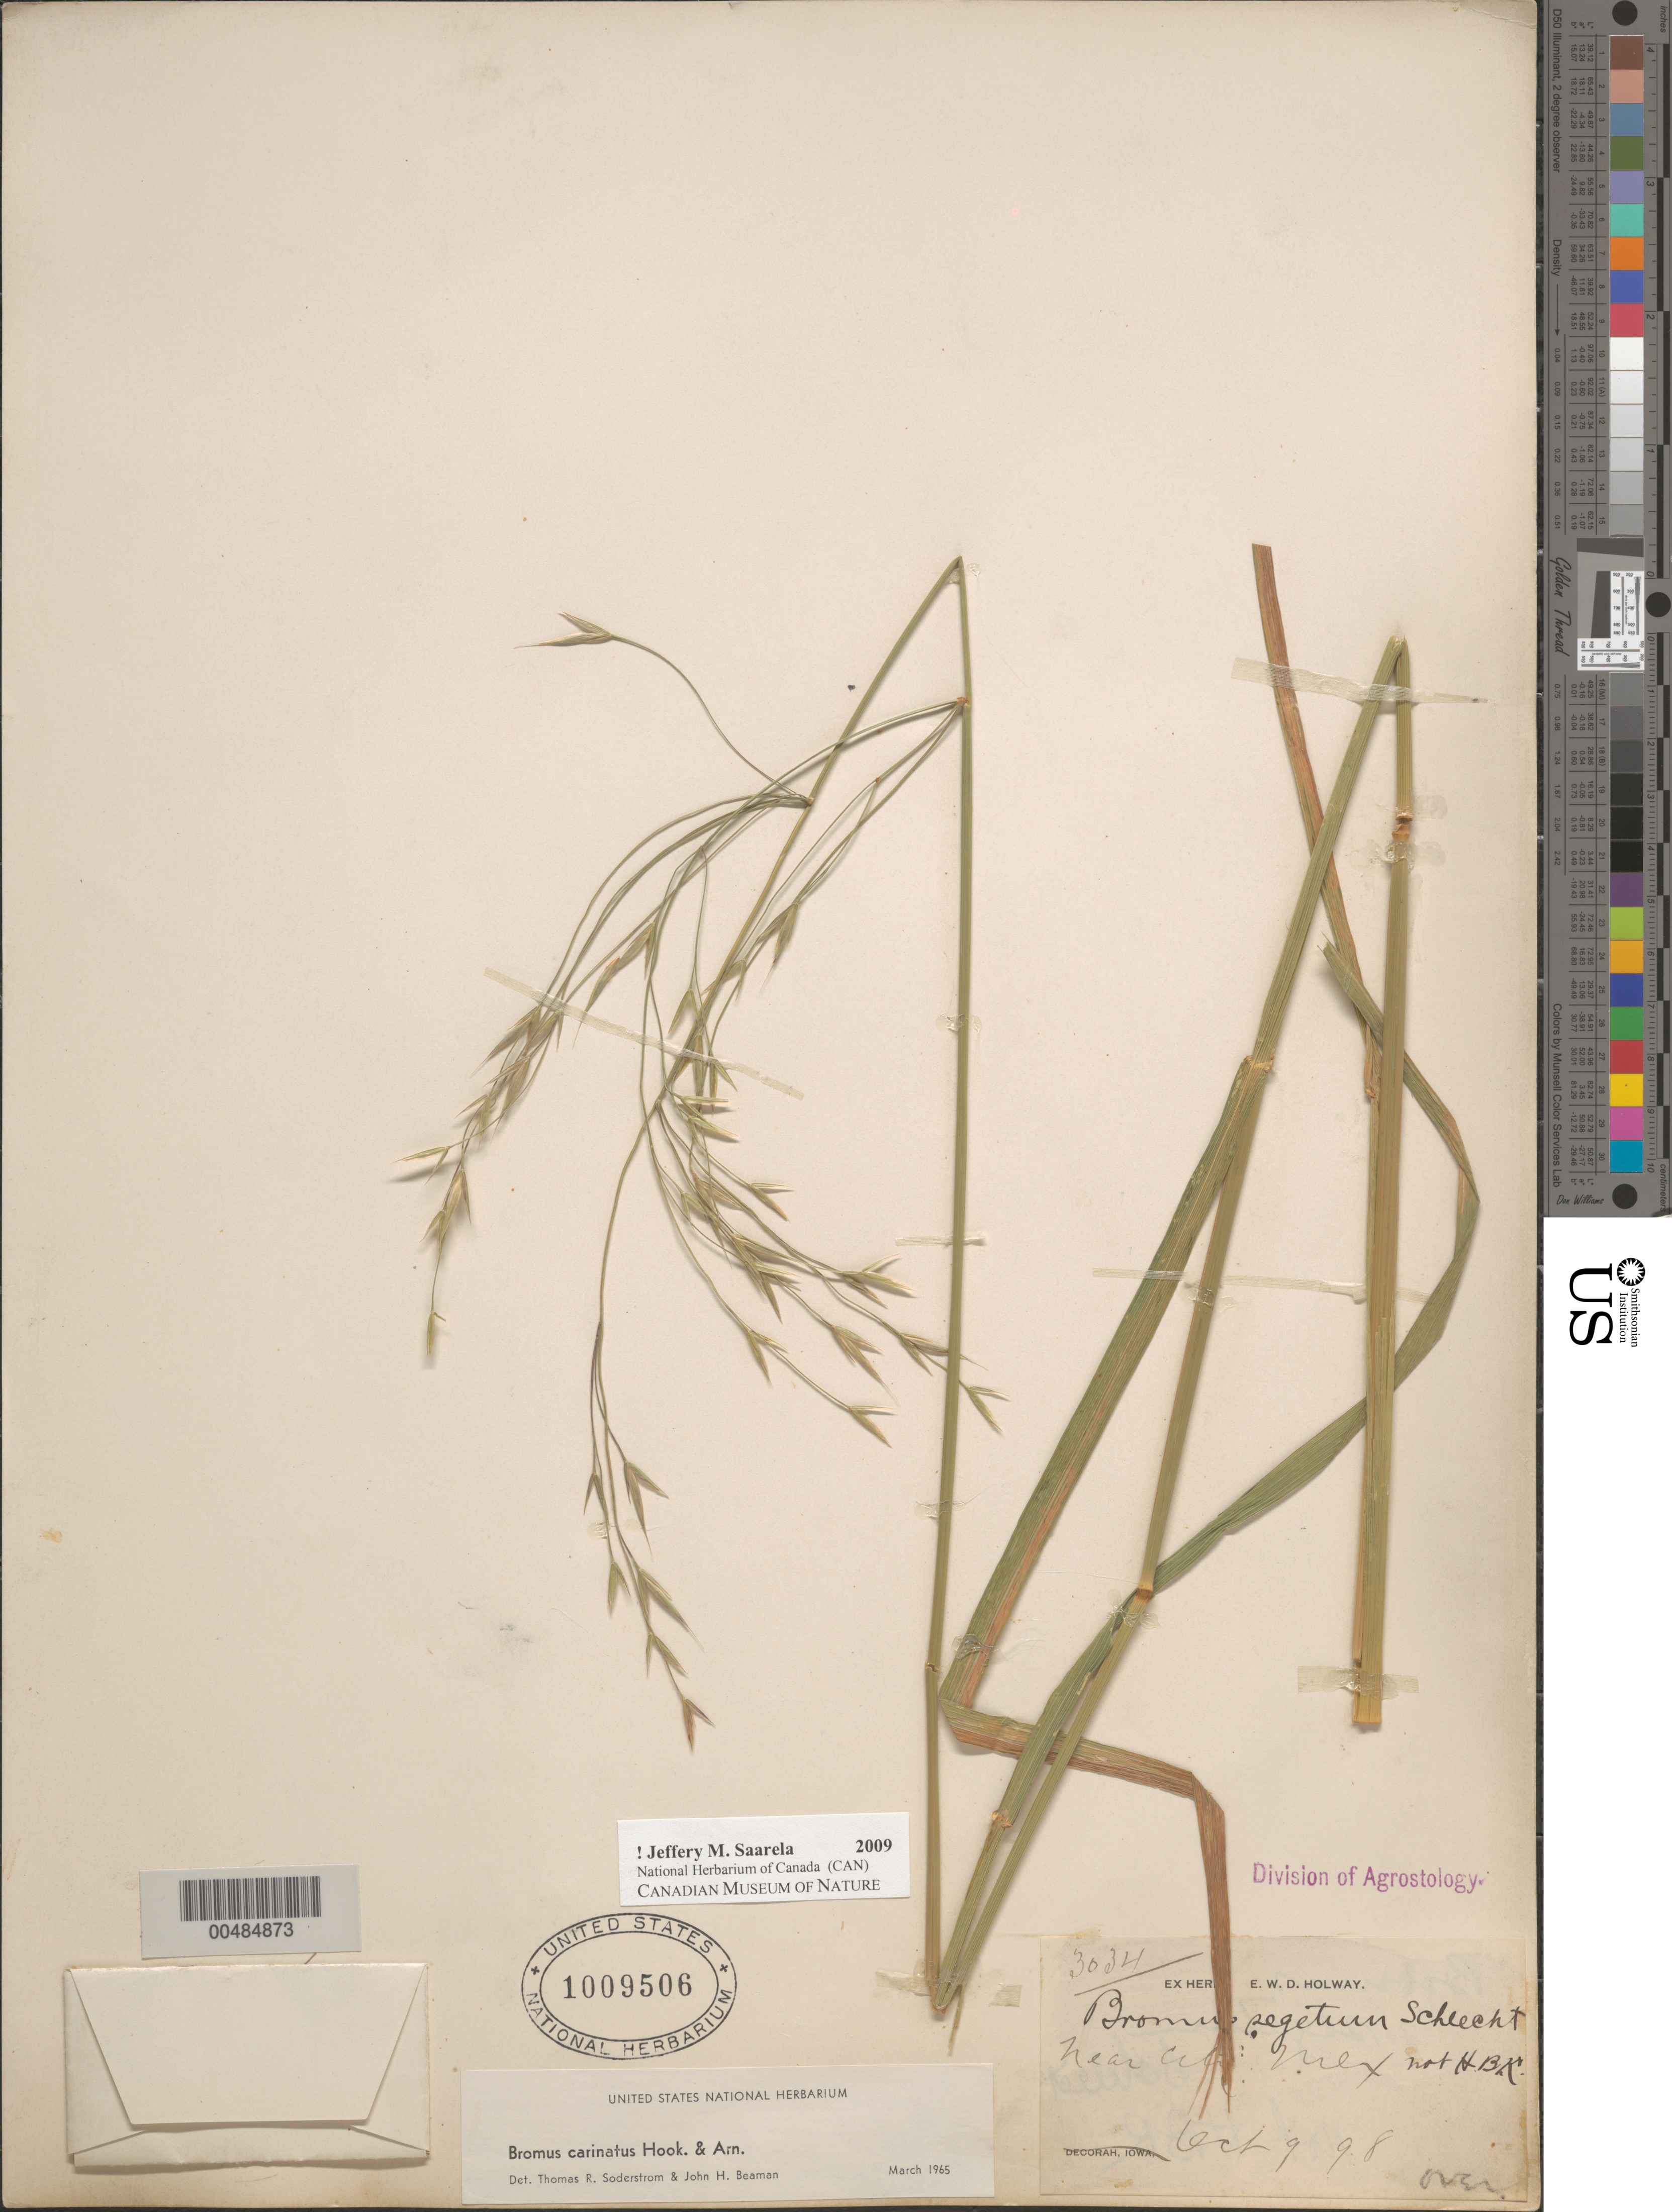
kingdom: Plantae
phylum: Tracheophyta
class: Liliopsida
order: Poales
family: Poaceae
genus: Bromus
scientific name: Bromus carinatus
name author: Hook. & Arn.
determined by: Soderstrom, T. R.; Beaman, J. H.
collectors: E. W. D. Holway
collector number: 3034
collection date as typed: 9 Oct 1898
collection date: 1898-10-09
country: Mexico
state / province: México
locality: Near city of Mexico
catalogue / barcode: US 1009506